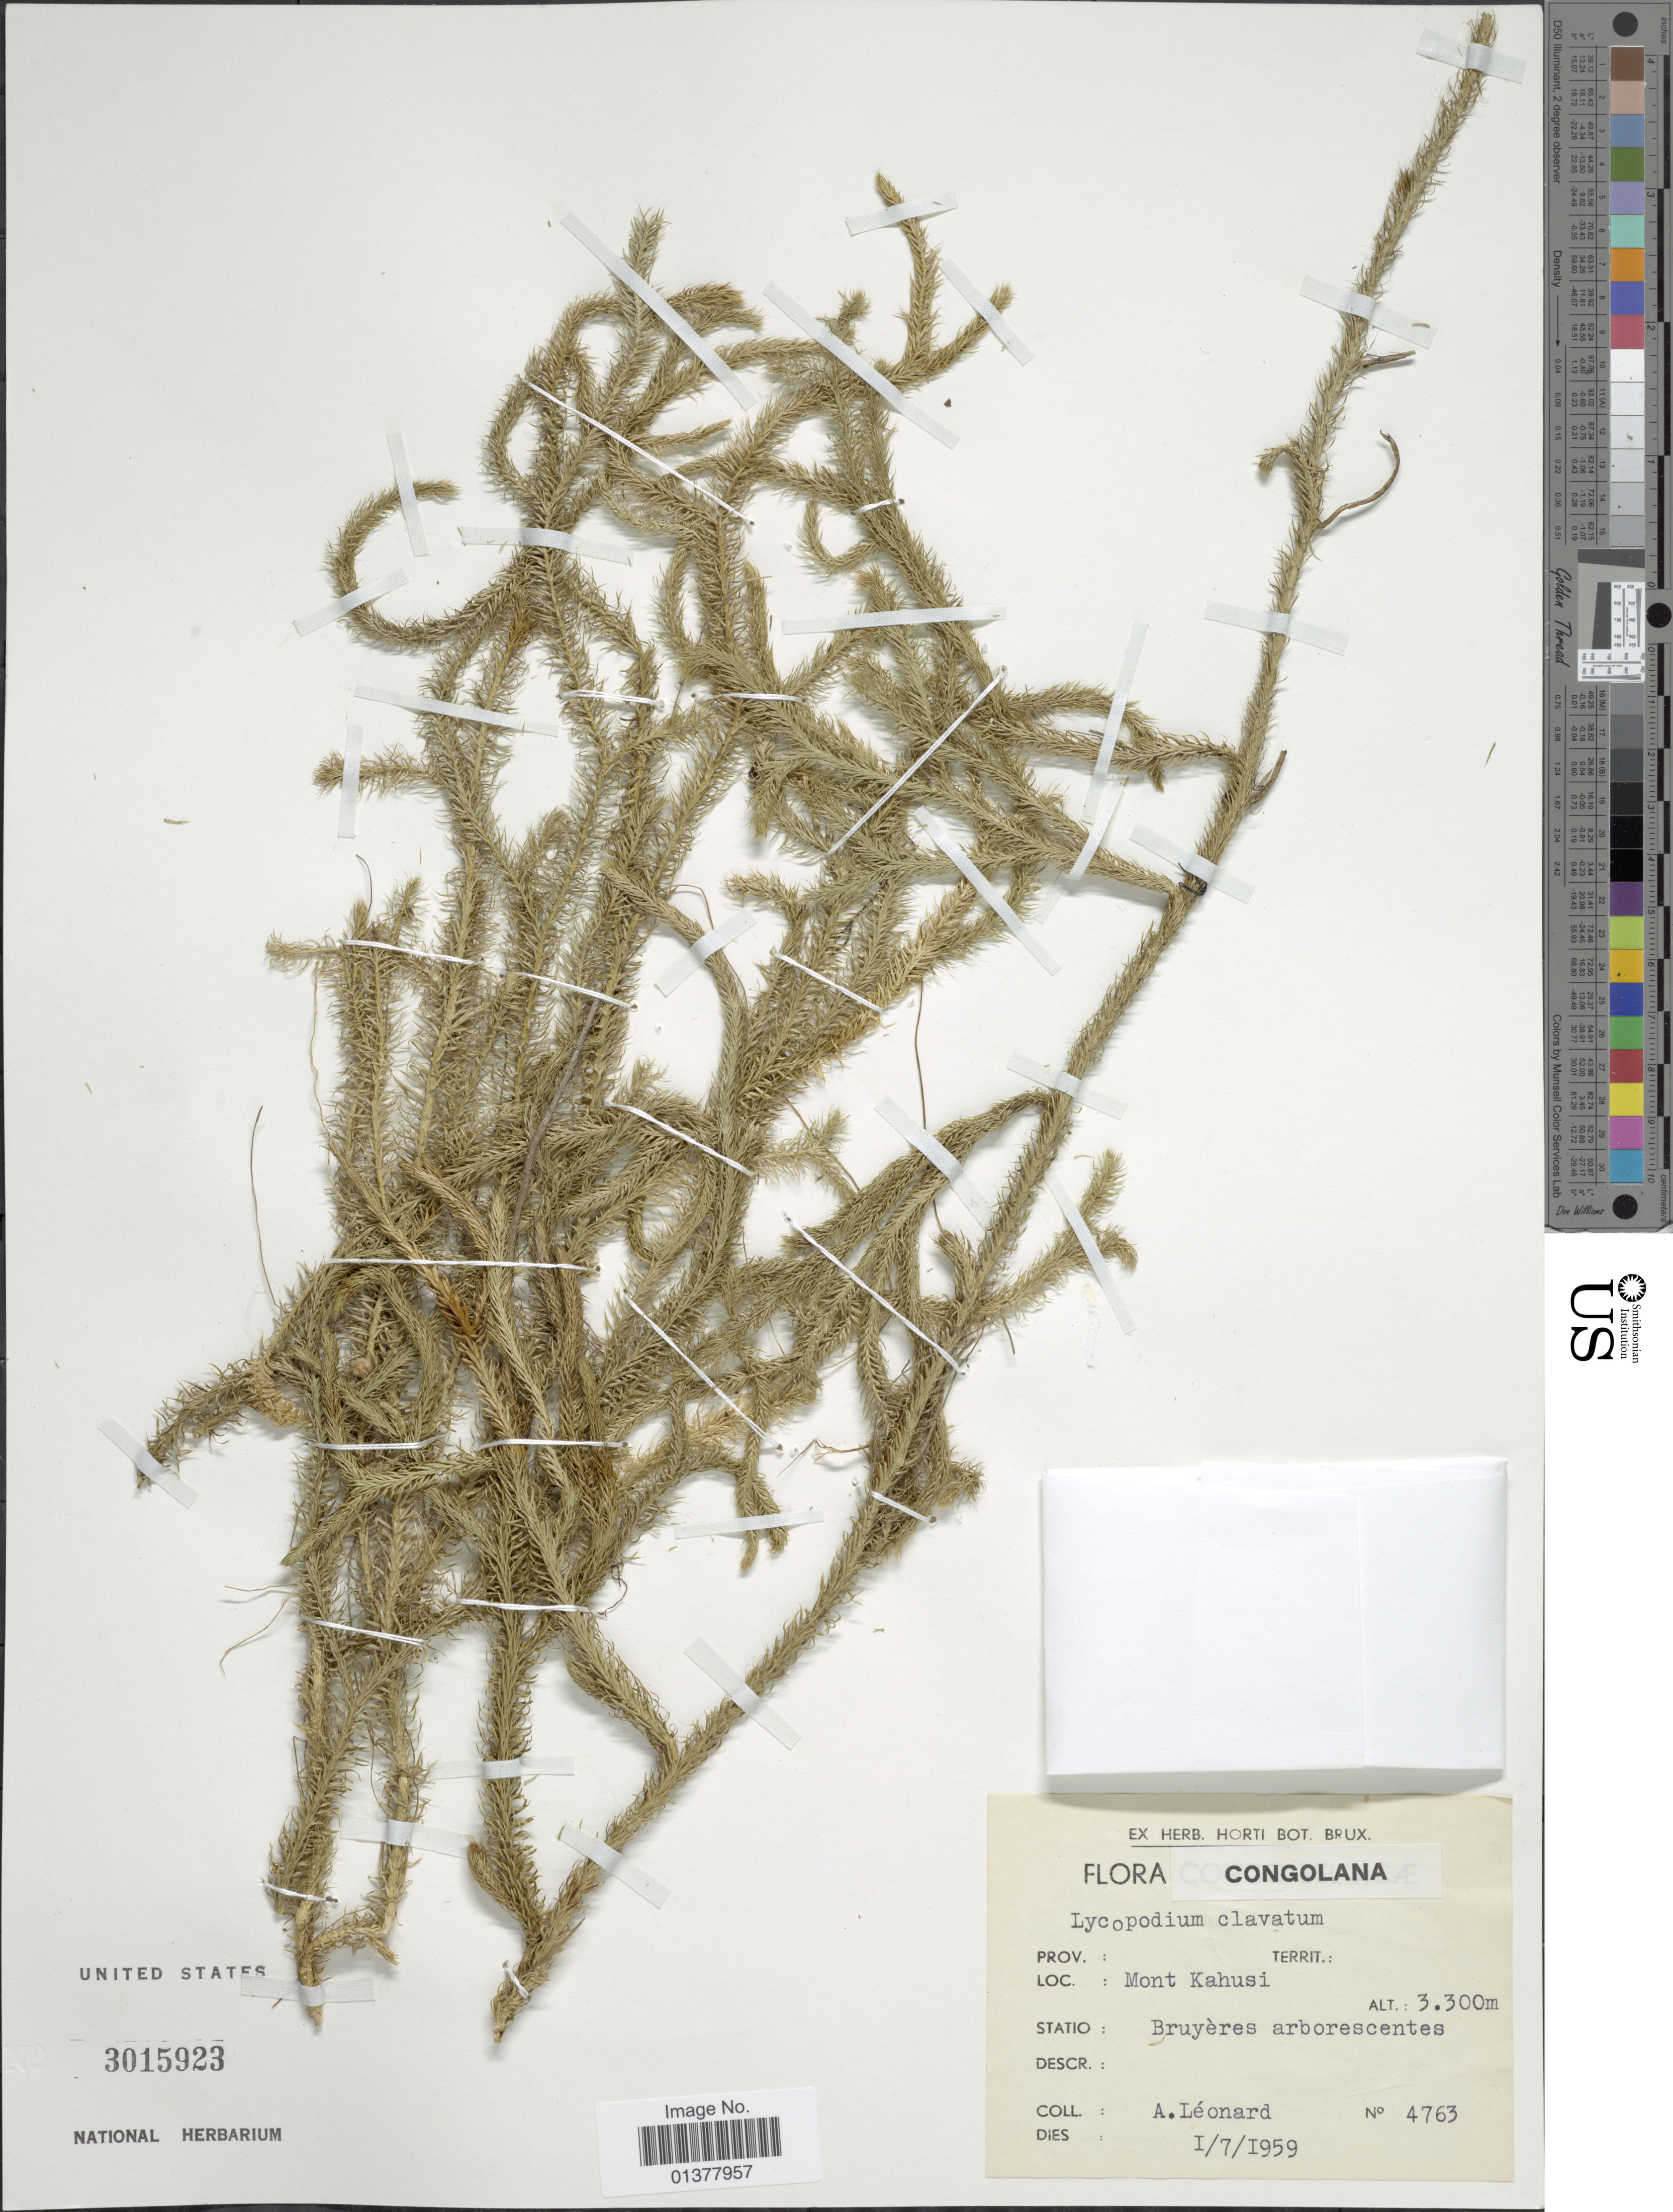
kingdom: Plantae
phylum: Tracheophyta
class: Lycopodiopsida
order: Lycopodiales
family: Lycopodiaceae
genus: Lycopodium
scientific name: Lycopodium clavatum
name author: L.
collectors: A. Leonard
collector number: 4763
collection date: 1959-07-01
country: Congo, Democratic Republic of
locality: Mont Kahusi, Bruyeres arborescentes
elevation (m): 3300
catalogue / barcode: US 3015923